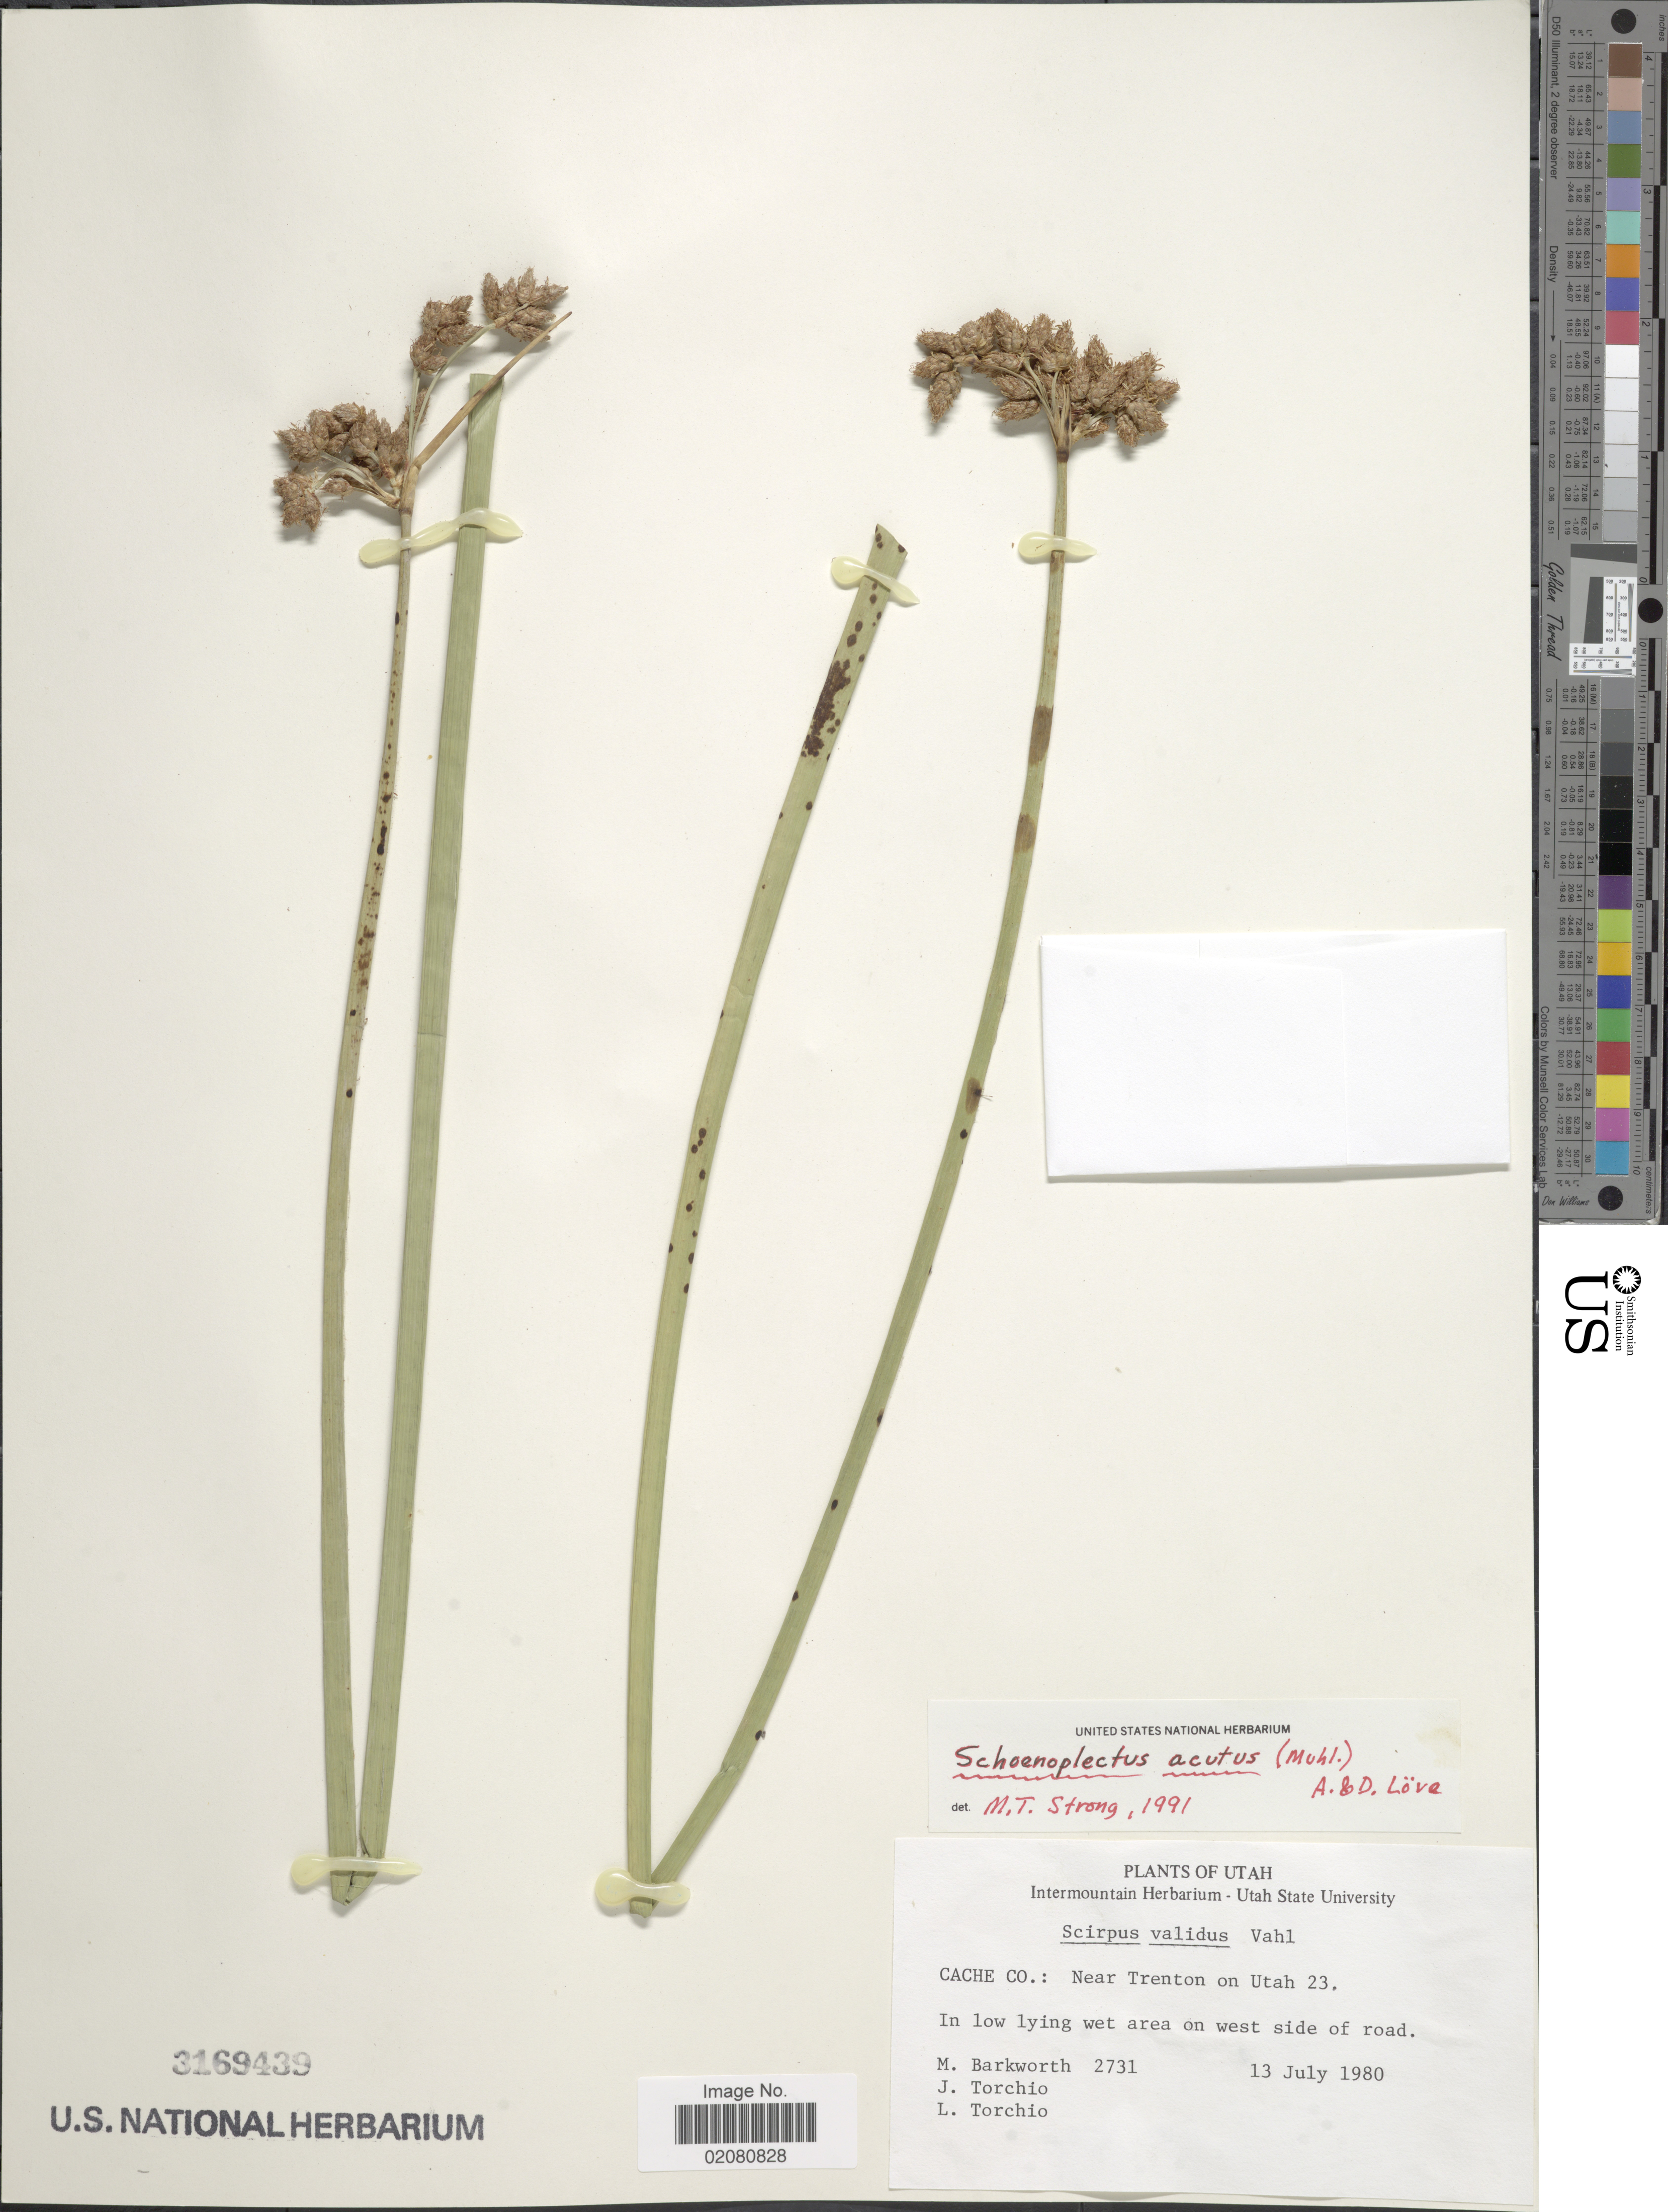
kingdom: Plantae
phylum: Tracheophyta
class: Liliopsida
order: Poales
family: Cyperaceae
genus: Schoenoplectus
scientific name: Schoenoplectus acutus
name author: (Muhl. ex Bigelow) Á. Löve & D. Löve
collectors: M. E. Barkworth, J. Torchio & L. Torchio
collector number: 2731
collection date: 1980-07-13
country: United States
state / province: Utah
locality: Cache Co.: Near Trenton on Utah 23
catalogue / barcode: US 3169439